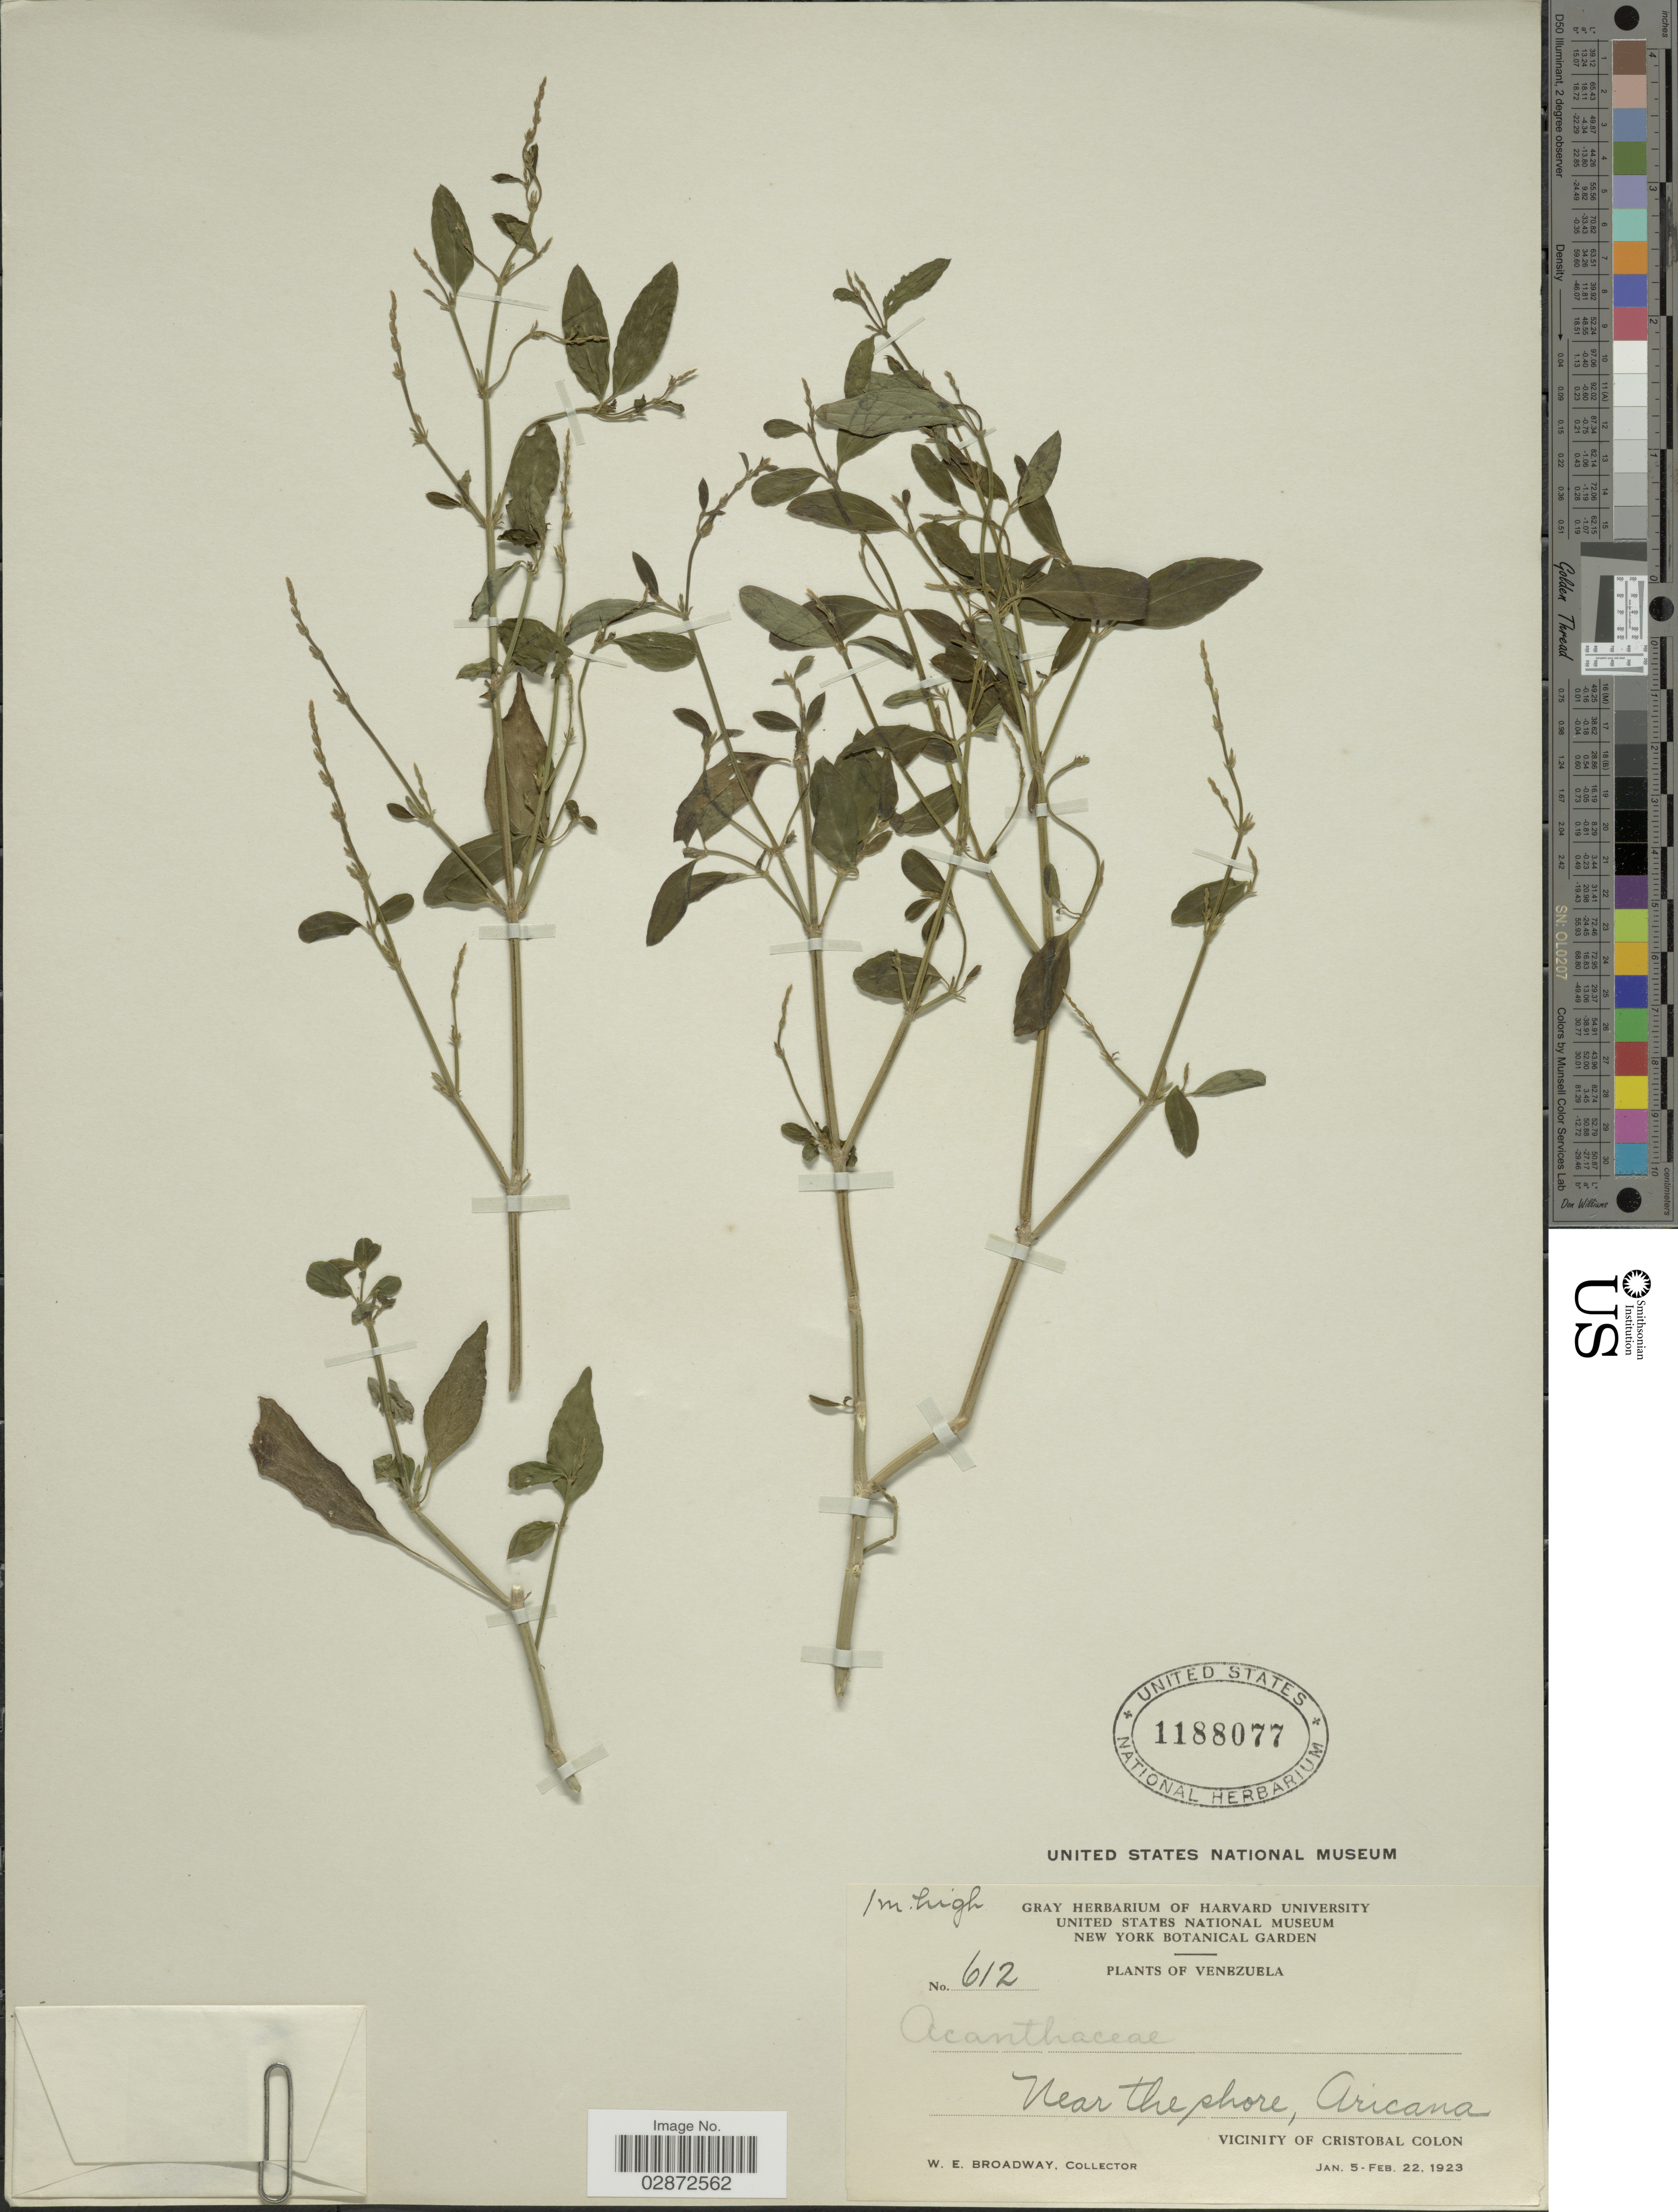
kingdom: Plantae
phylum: Tracheophyta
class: Magnoliopsida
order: Lamiales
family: Acanthaceae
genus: Dicliptera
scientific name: Dicliptera vahliana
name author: Nees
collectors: W. E. Broadway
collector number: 612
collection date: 1923-01-05/1923-02-22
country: Venezuela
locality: Near the shore, Aricana. Vicinity of Cristobal Colon.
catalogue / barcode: US 1188077